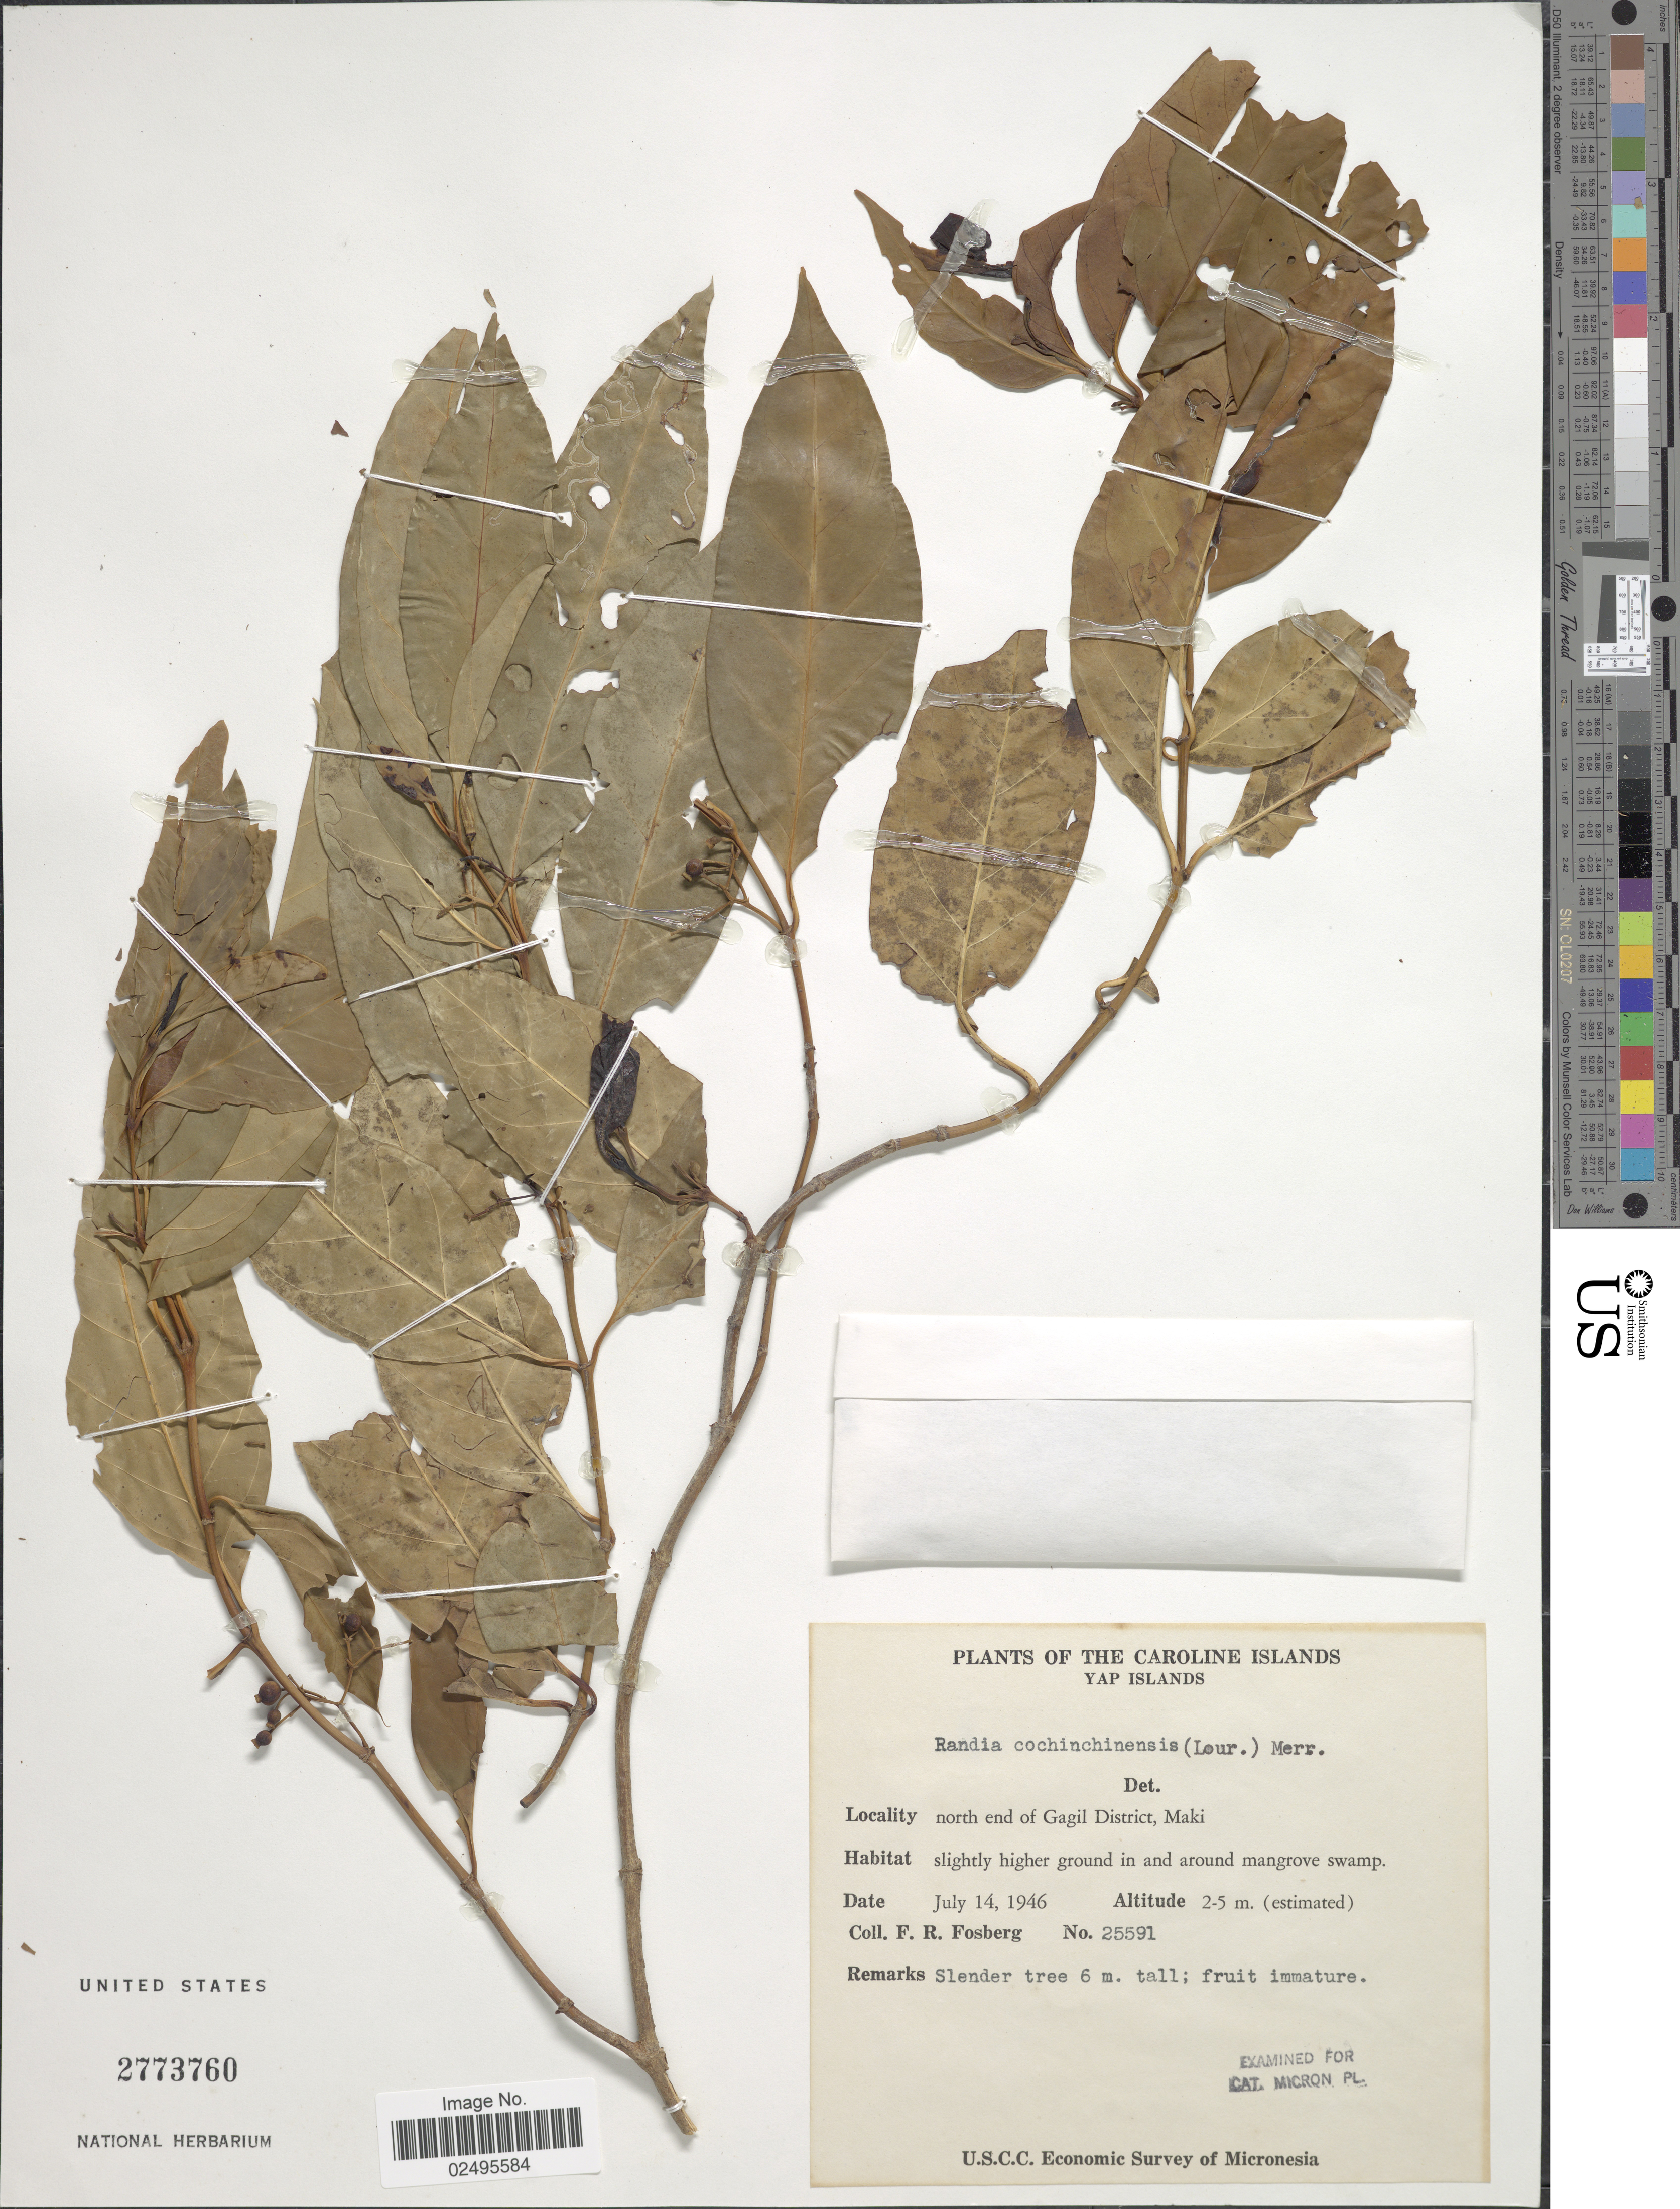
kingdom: Plantae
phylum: Tracheophyta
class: Magnoliopsida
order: Gentianales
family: Rubiaceae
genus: Aidia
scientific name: Aidia graeffei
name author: (Reinecke) Tirveng.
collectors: F. R. Fosberg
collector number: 25591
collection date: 1946-07-14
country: Micronesia, Federated States of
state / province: Yap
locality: The Caroline Islands. Yap Islands. North end of Gagil District, Maki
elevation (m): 2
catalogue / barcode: US 2773760